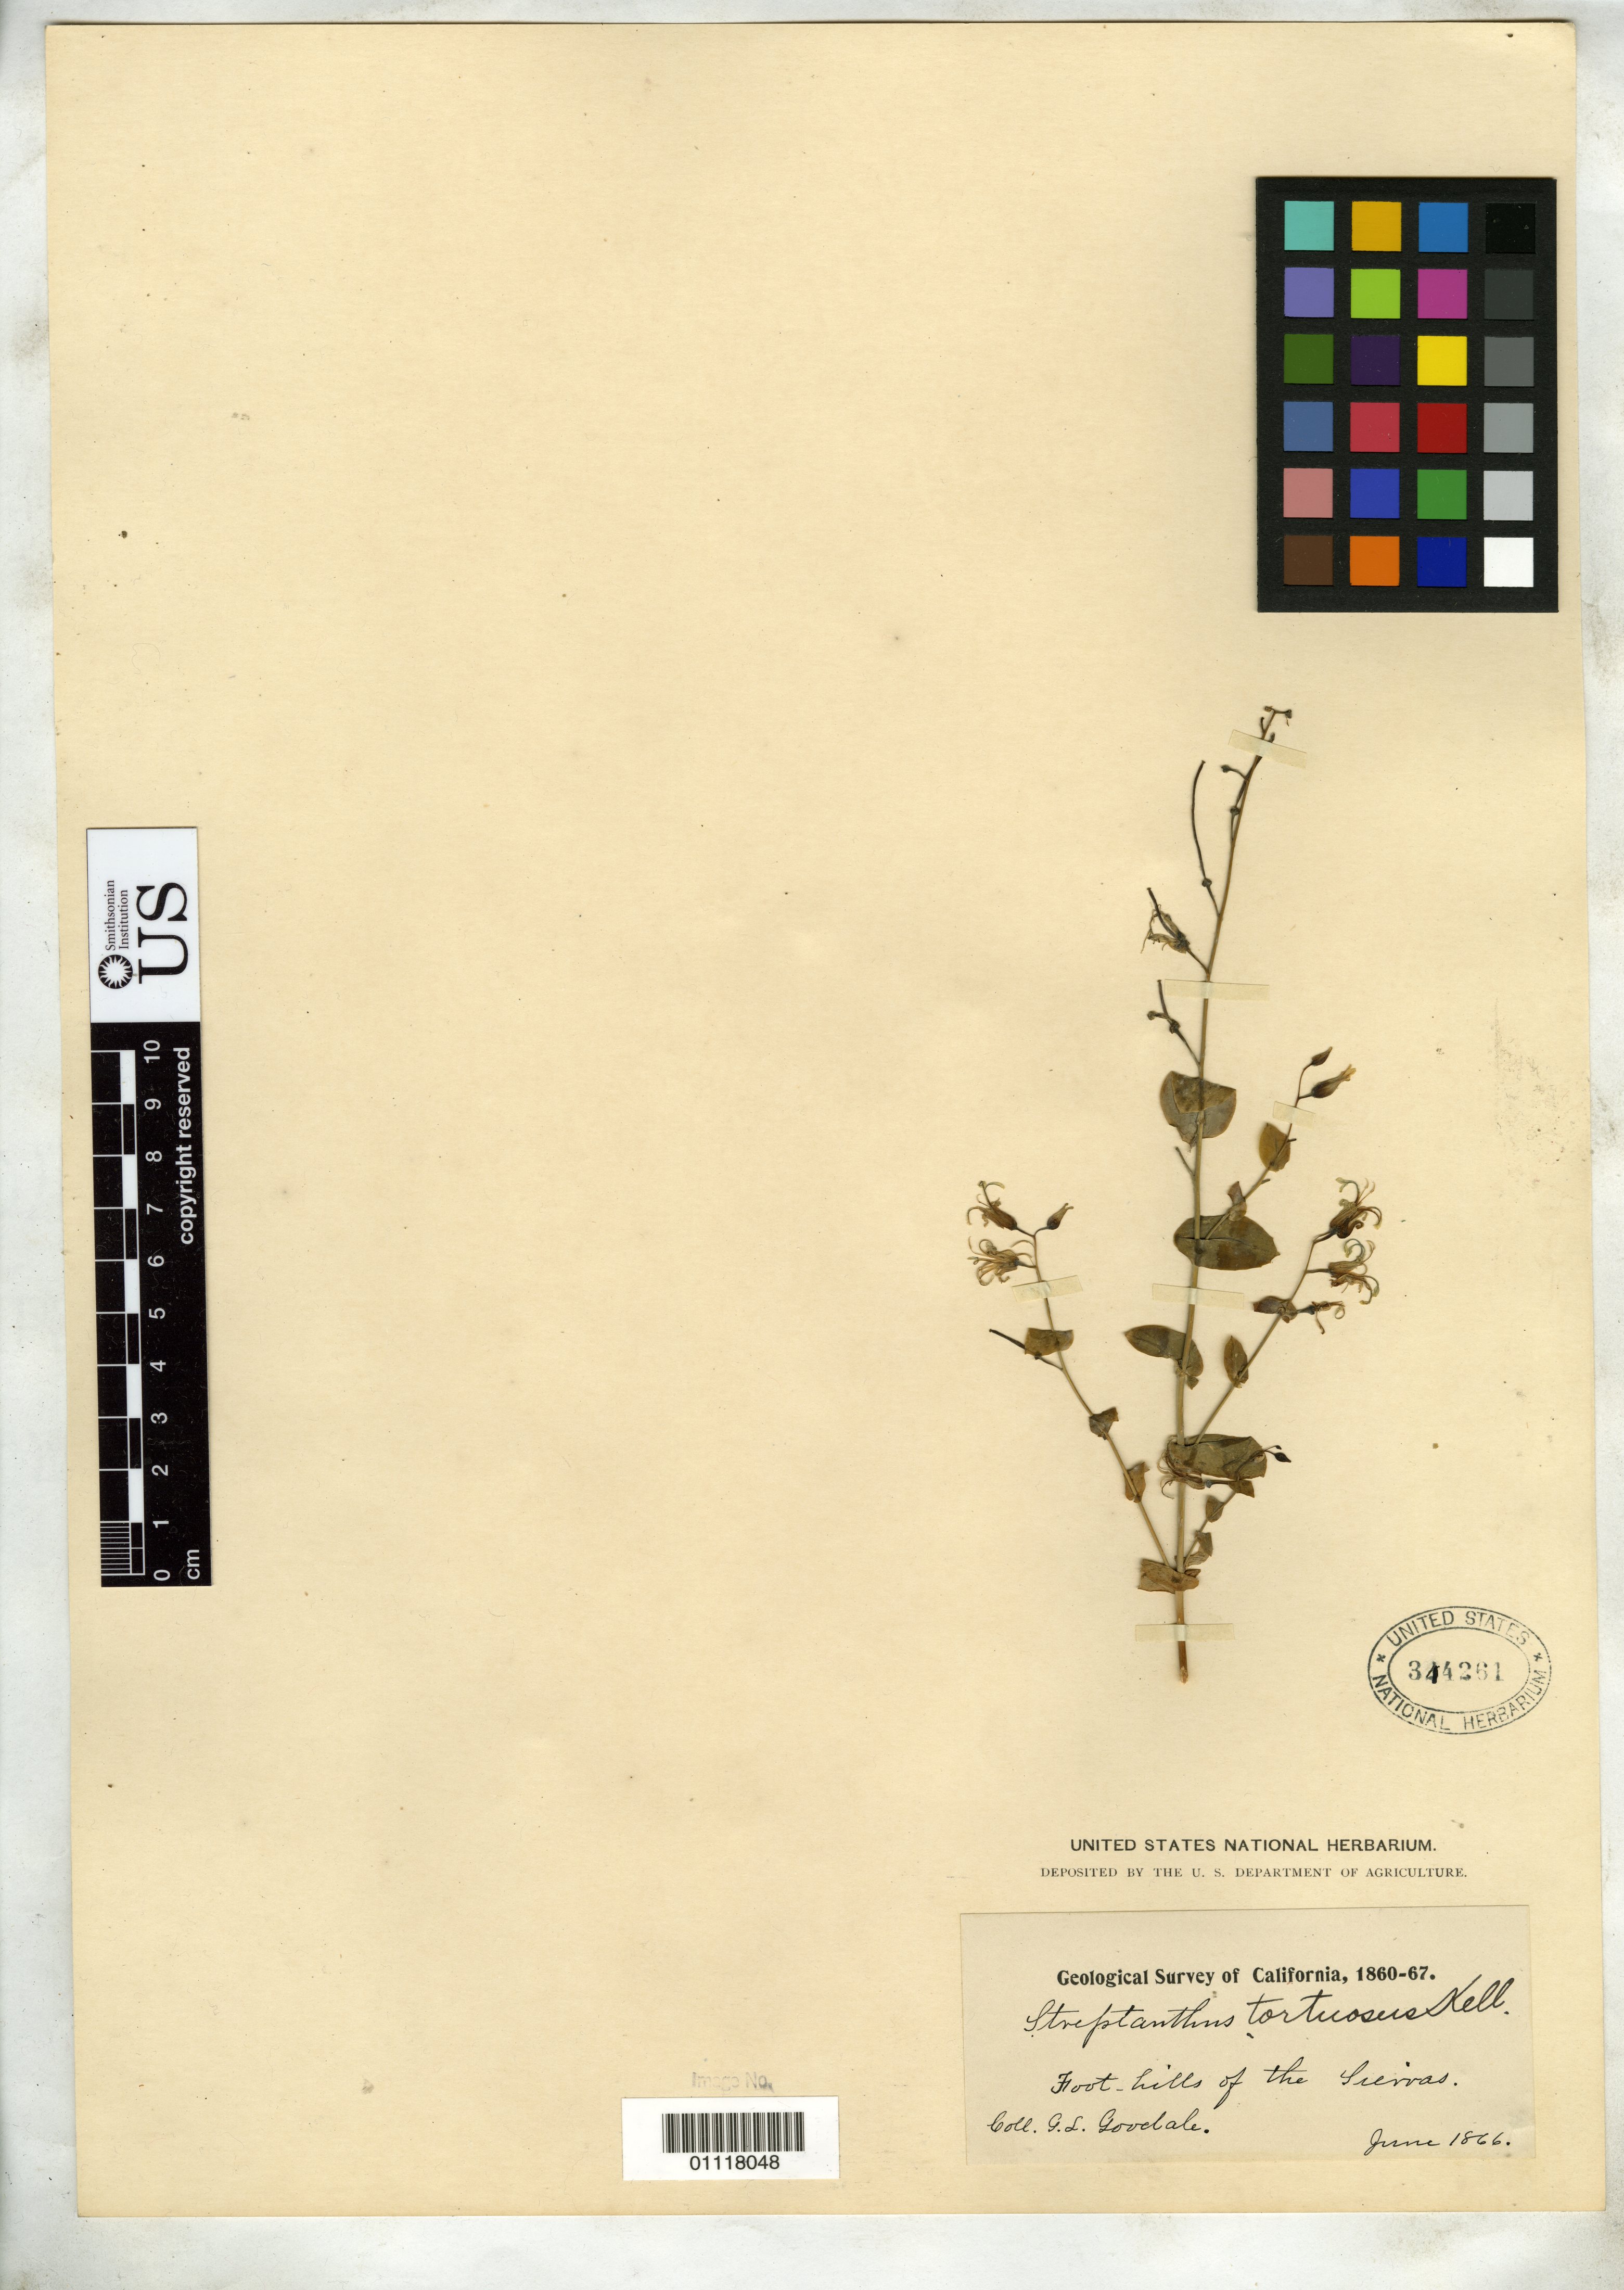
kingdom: Plantae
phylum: Tracheophyta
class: Magnoliopsida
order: Brassicales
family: Brassicaceae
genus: Streptanthus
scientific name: Streptanthus tortuosus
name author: Kellogg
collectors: G. L. Goodale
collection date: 1866-06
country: United States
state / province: California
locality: Foot hills of the Sierras.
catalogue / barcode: US 344261